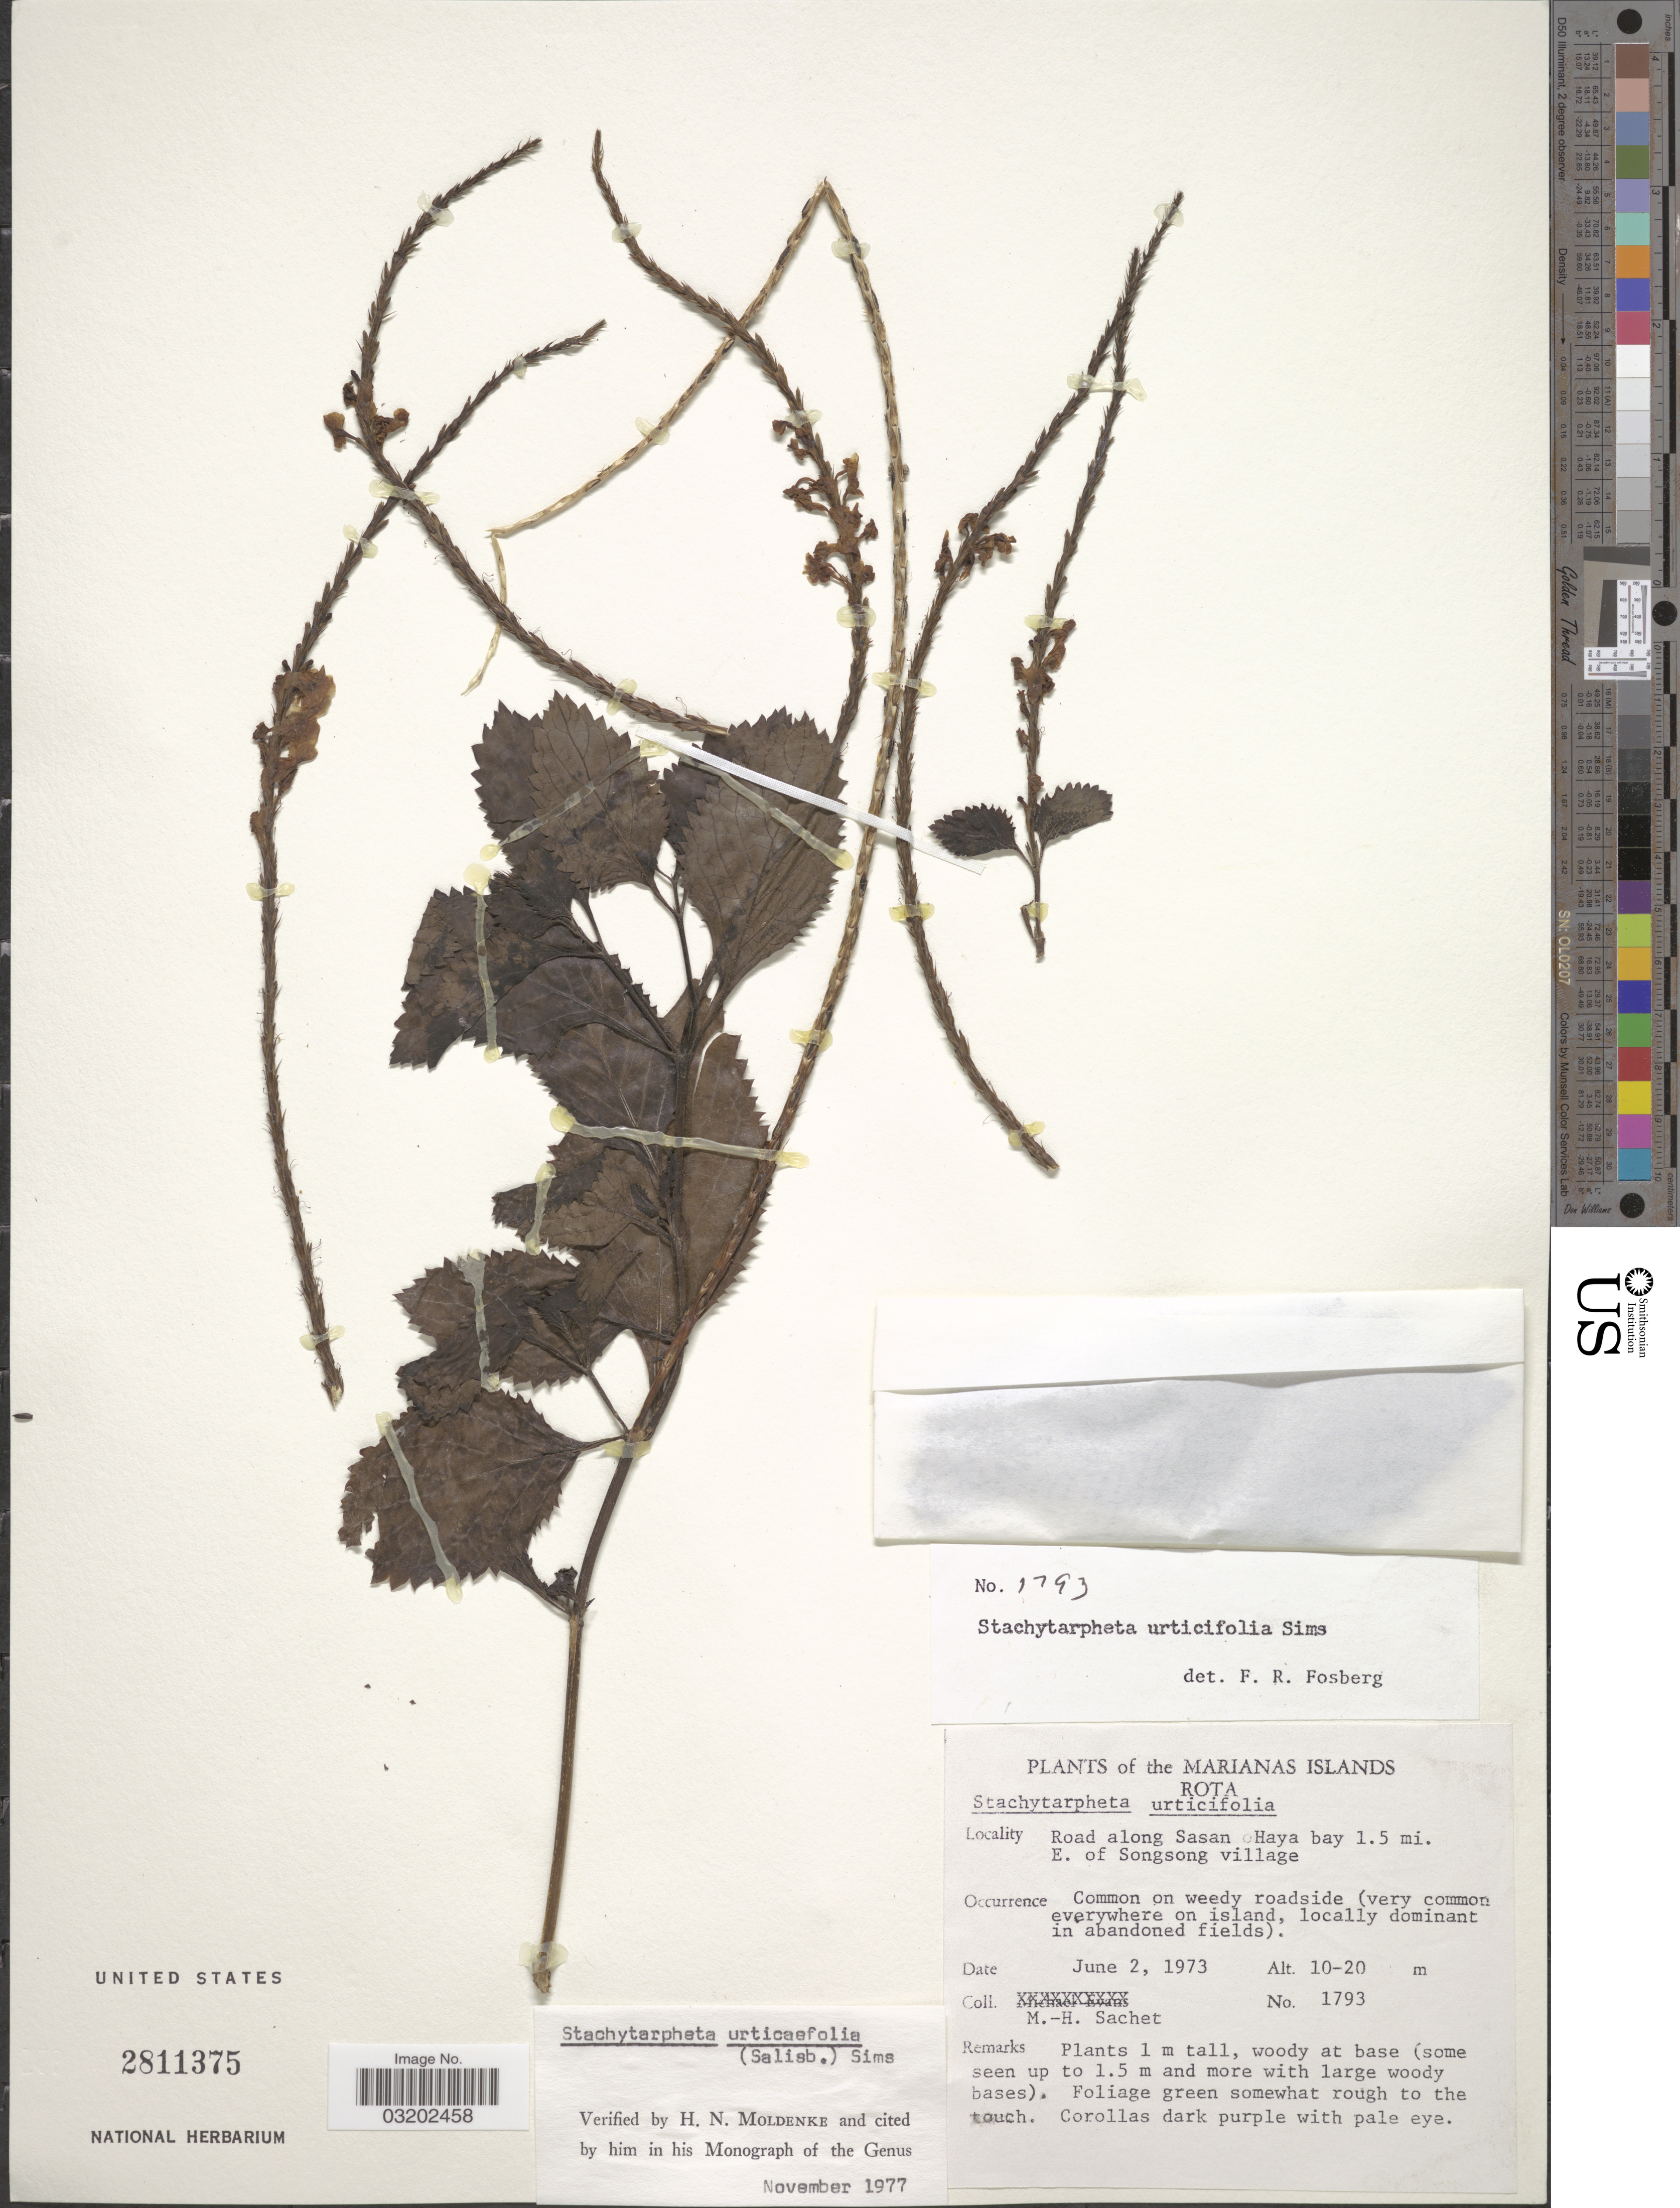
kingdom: Plantae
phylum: Tracheophyta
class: Magnoliopsida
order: Lamiales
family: Verbenaceae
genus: Stachytarpheta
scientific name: Stachytarpheta urticifolia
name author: Sims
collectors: M.-H. Sachet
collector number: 1793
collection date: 1973-06-02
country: Northern Mariana Islands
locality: The Marianas Islands. Rota. Road along Sasan Haya bay 1.5 mi. E. of Songsong village.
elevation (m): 10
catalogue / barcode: US 2811375